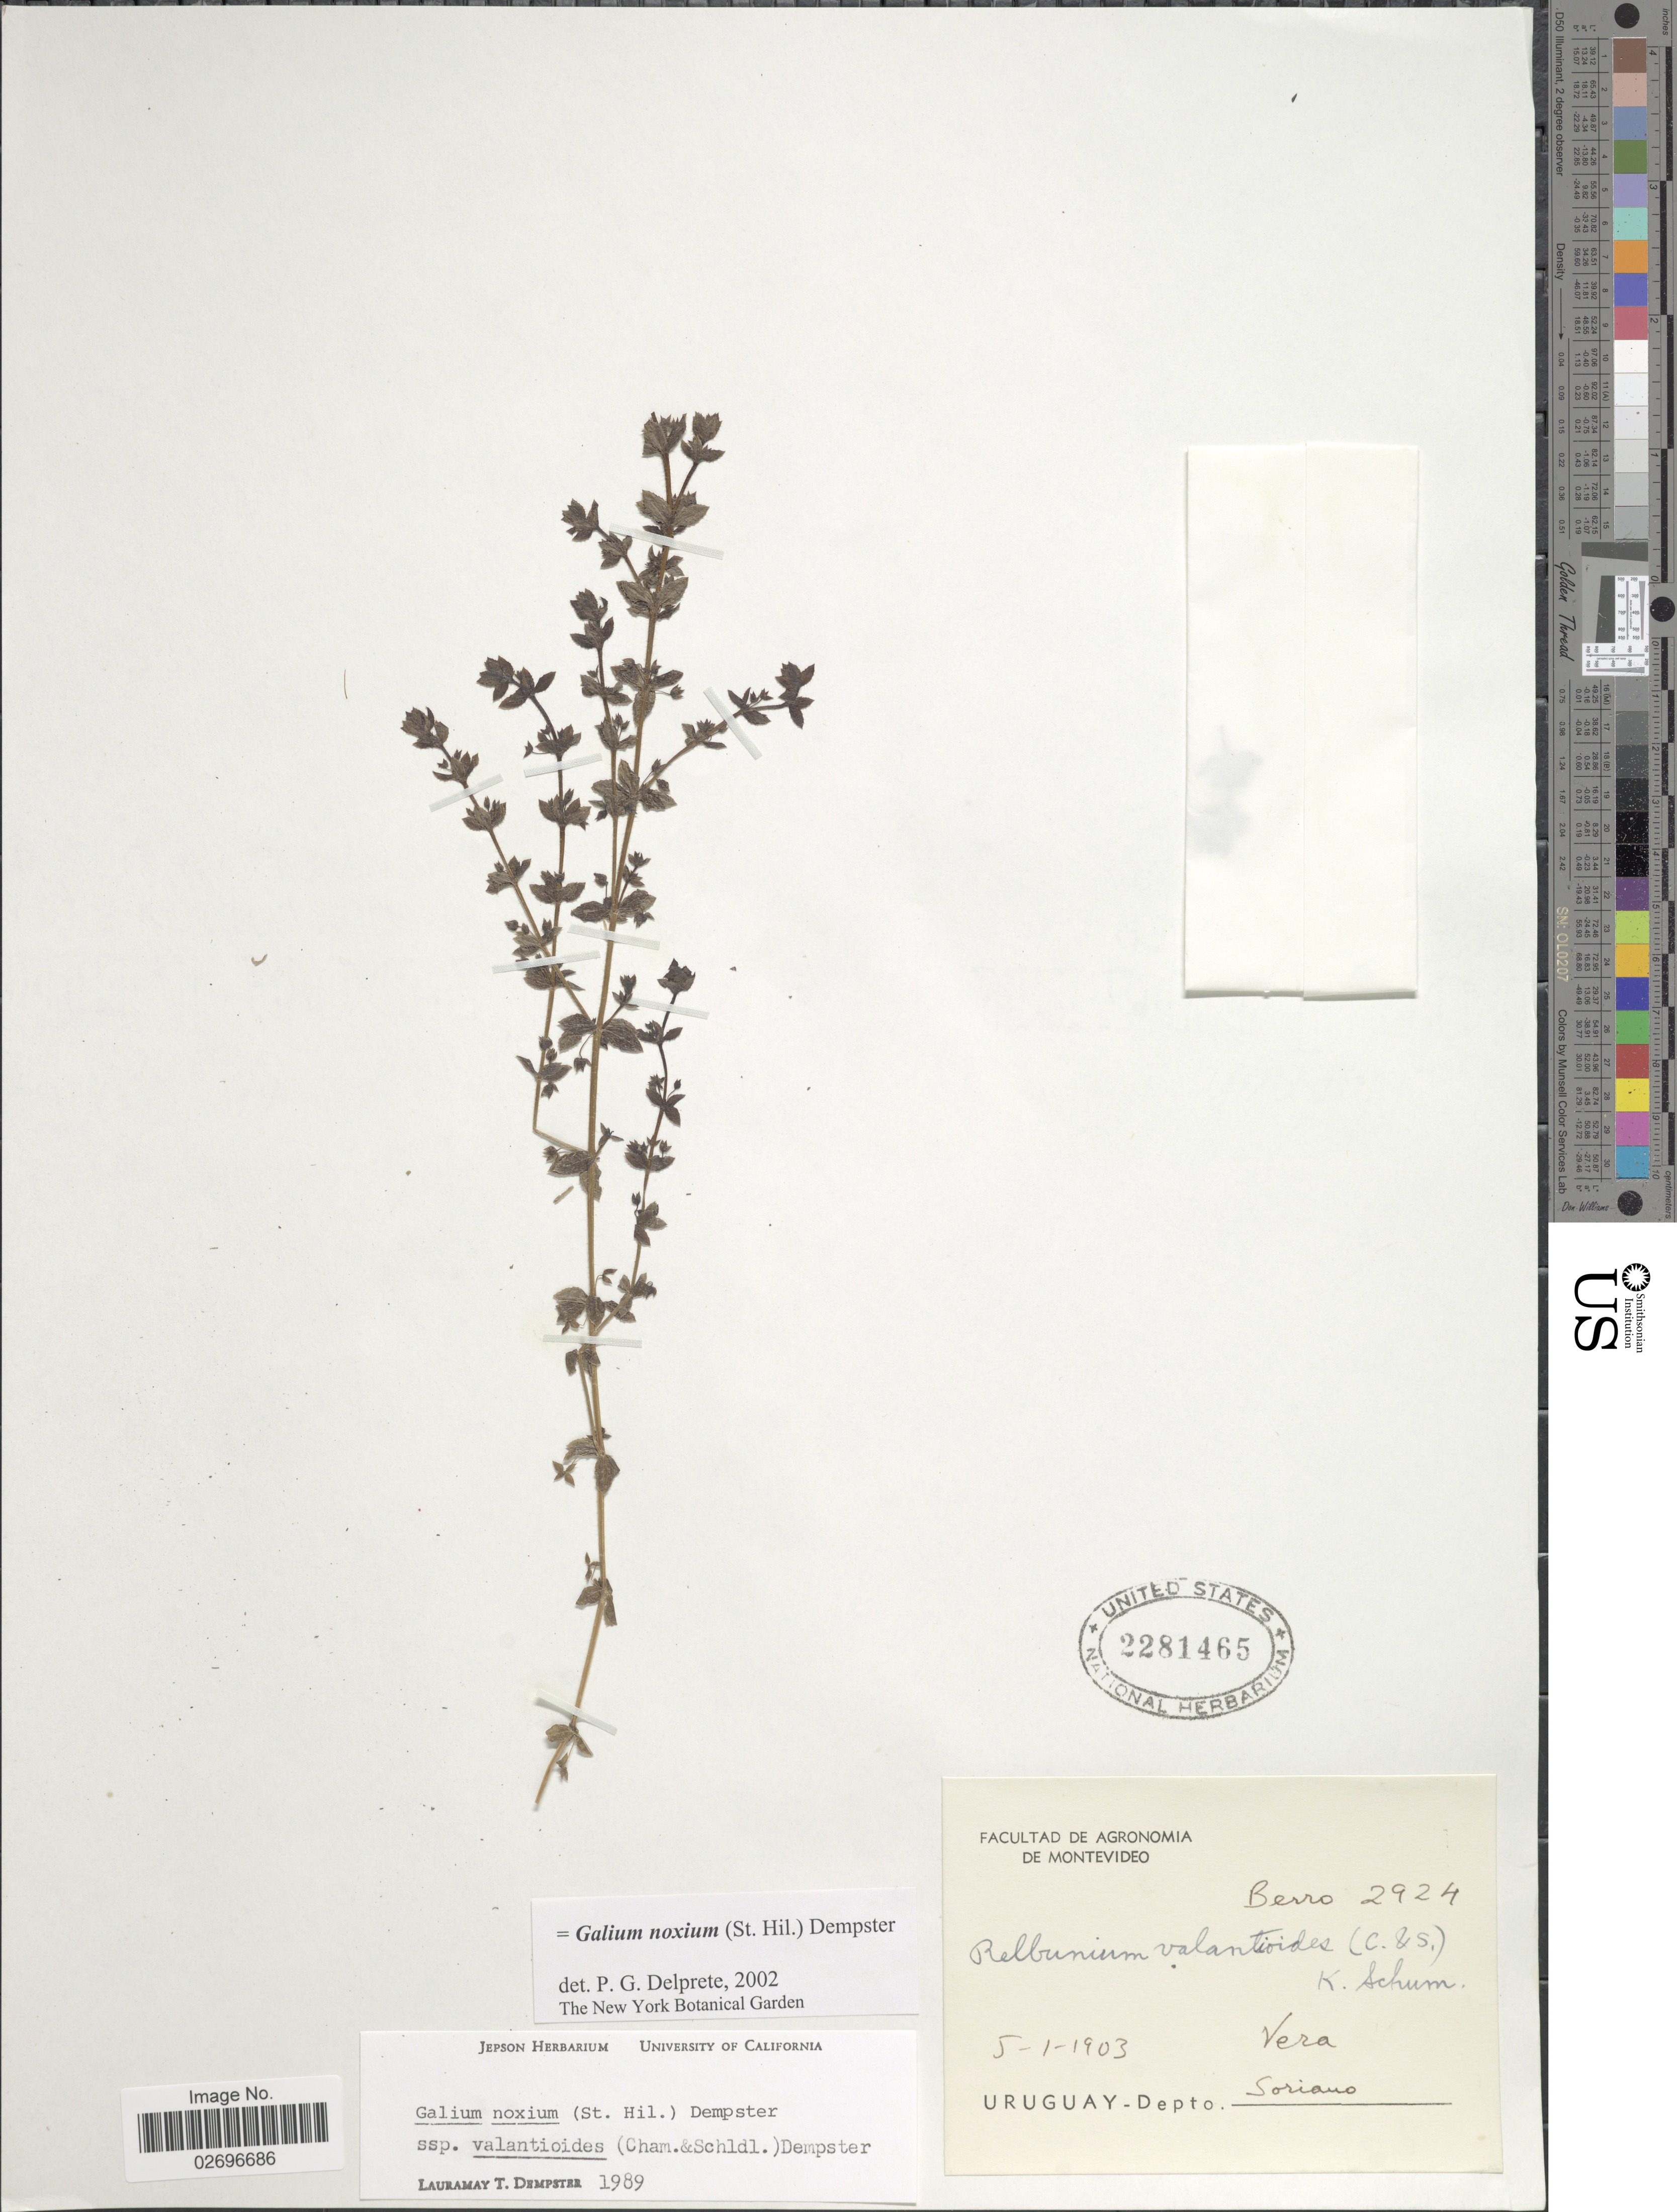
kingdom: Plantae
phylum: Tracheophyta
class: Magnoliopsida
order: Gentianales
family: Rubiaceae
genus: Galium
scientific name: Galium noxium subsp. valantioides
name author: (Cham. & Schltdl.) Dempster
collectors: Berro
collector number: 2924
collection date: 1903-01-05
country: Uruguay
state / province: Soriano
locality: Vera, Dept. Soriano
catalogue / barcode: US 2281465